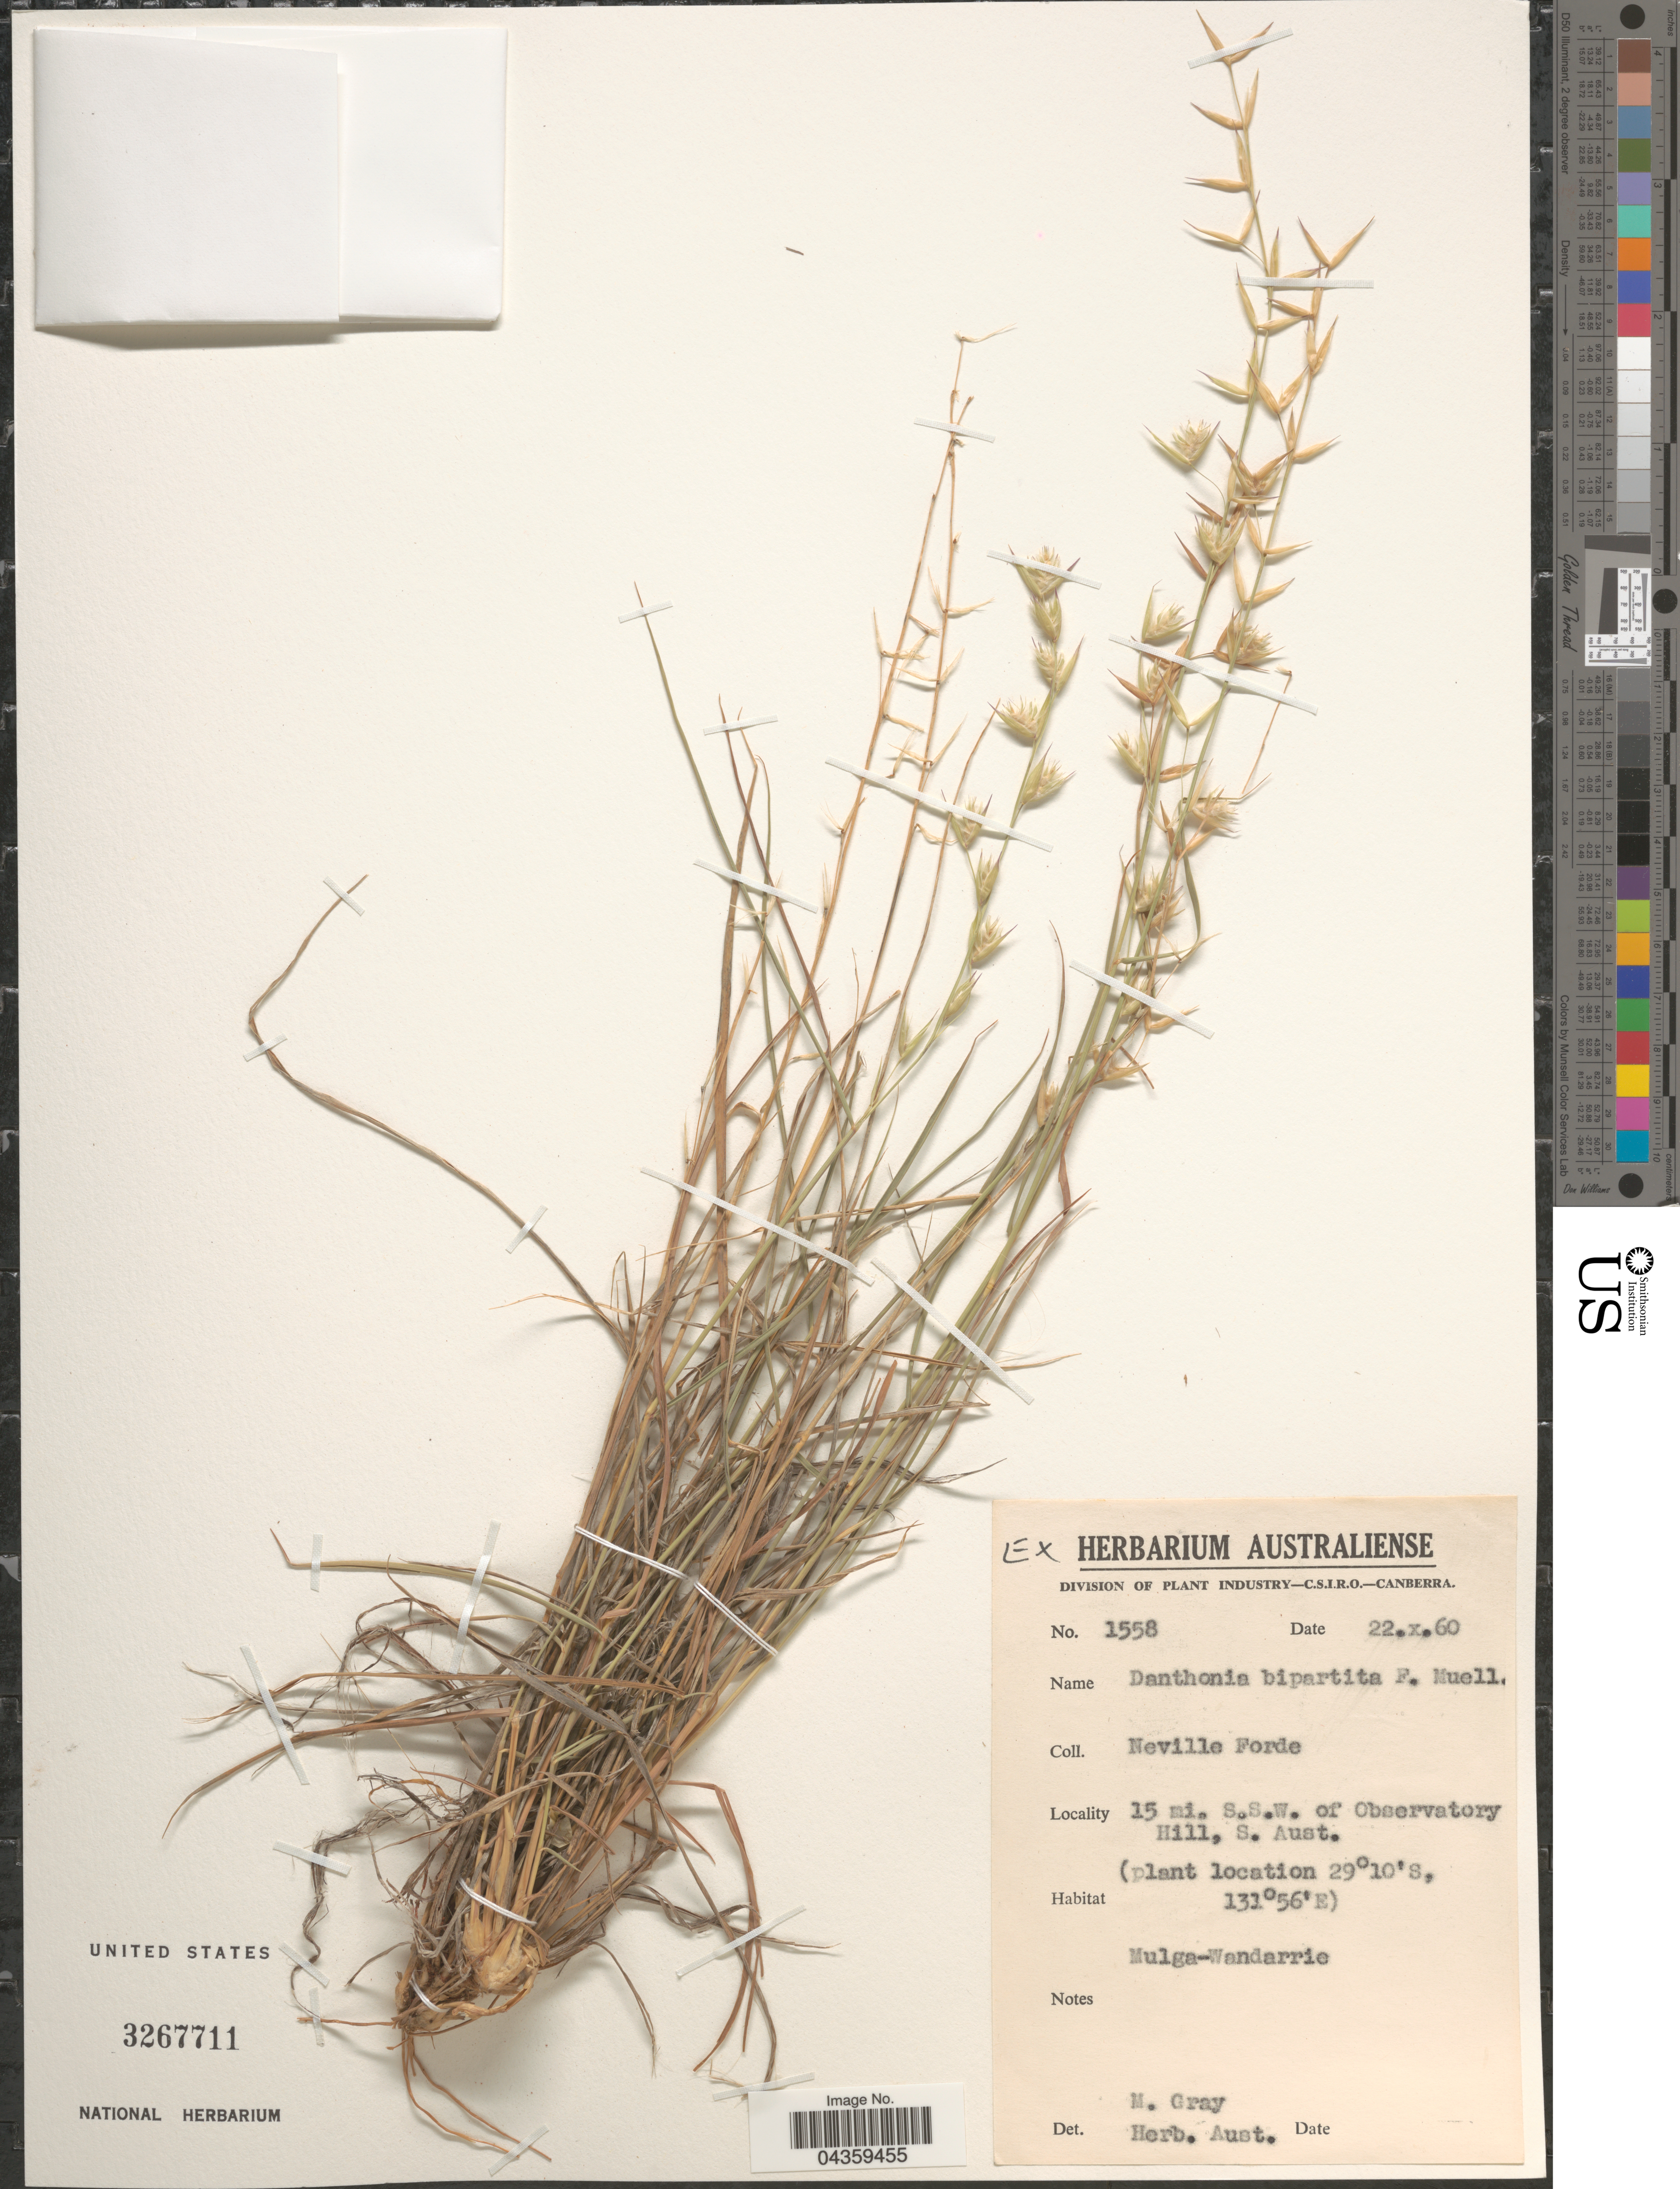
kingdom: Plantae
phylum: Tracheophyta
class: Liliopsida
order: Poales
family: Poaceae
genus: Monachather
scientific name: Monachather paradoxus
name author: Steud.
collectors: N. Forde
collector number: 1558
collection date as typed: Transcribed d/m/y: 22/10/60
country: Australia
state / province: South Australia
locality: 15 mi. S.S.W. of Observatory Hill, S. Aust.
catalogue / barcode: US 3267711